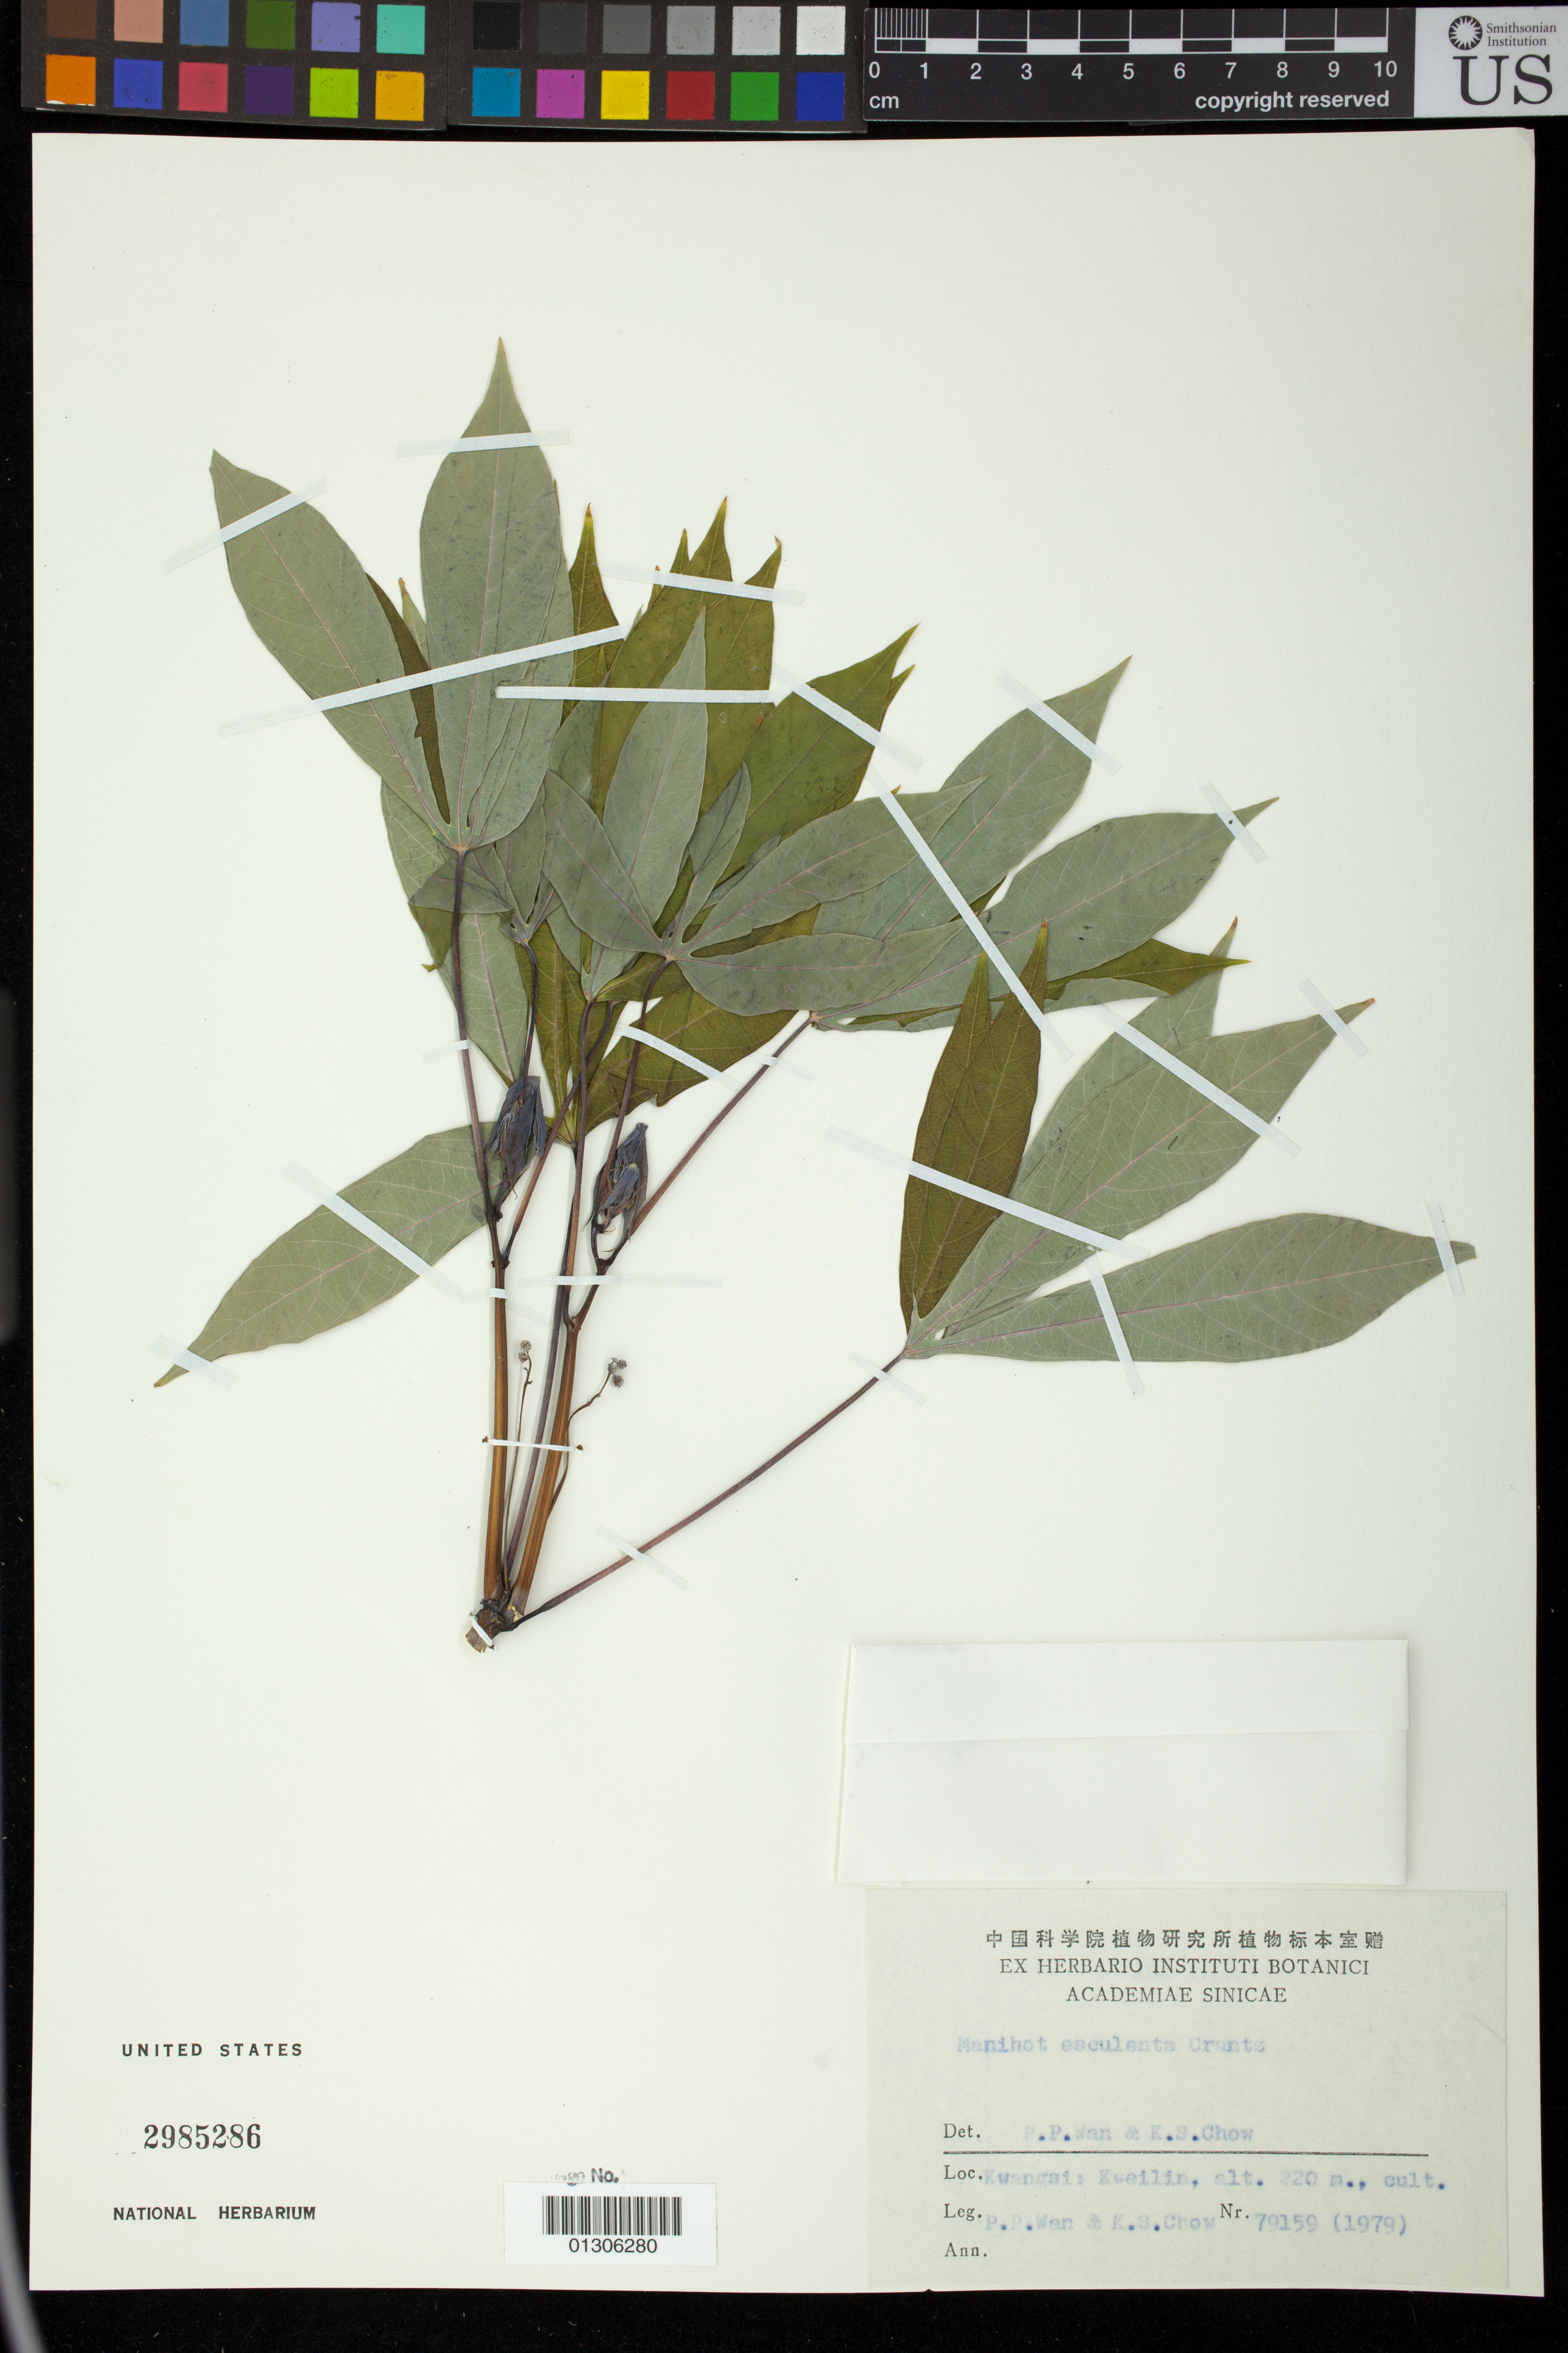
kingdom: Plantae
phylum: Tracheophyta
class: Magnoliopsida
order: Malpighiales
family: Euphorbiaceae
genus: Manihot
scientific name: Manihot esculenta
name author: Crantz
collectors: P. Wan & K. S. Chow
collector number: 79159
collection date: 1905-01-06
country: China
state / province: Guangxi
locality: Kweilin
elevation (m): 320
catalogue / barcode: US 2985286